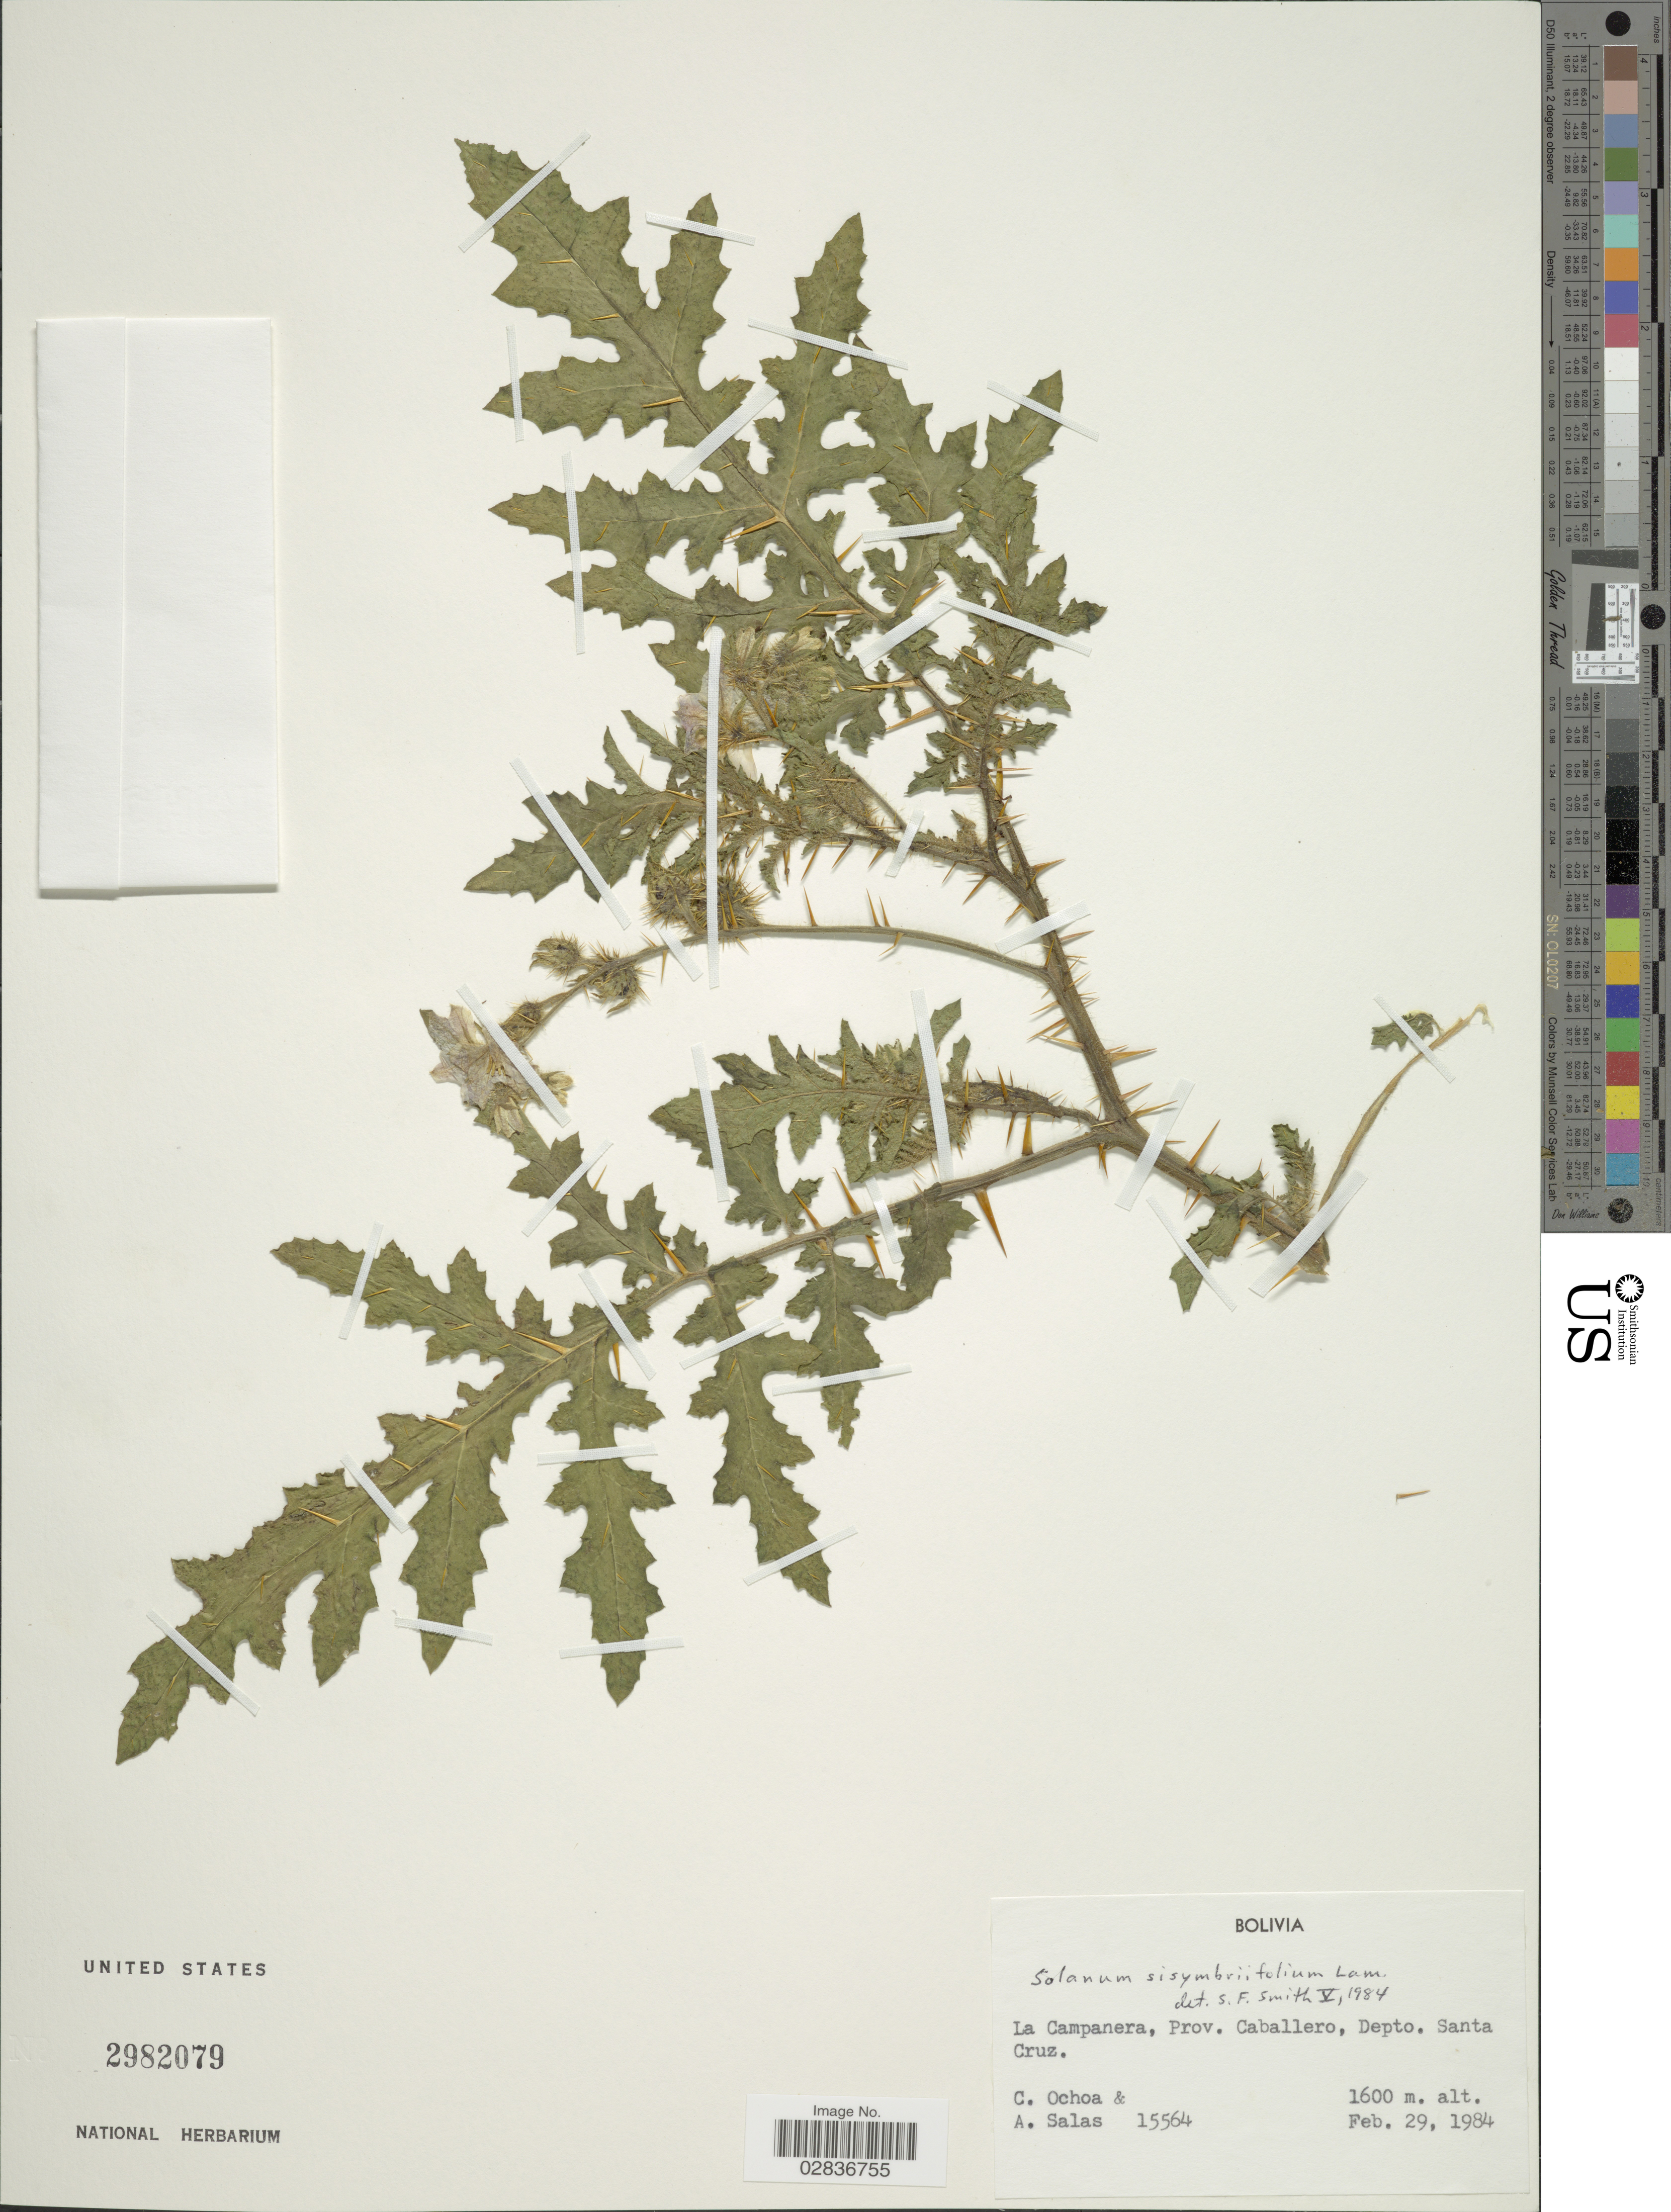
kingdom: Plantae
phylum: Tracheophyta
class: Magnoliopsida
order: Solanales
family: Solanaceae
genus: Solanum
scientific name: Solanum sisymbriifolium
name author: Lam.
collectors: C. Ochoa & A. Salas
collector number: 15564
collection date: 1984-02-29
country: Bolivia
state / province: Santa Cruz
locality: La Campanera, Prov. Caballero, Depto. Santa Cruz.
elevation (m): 1600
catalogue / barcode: US 2982079